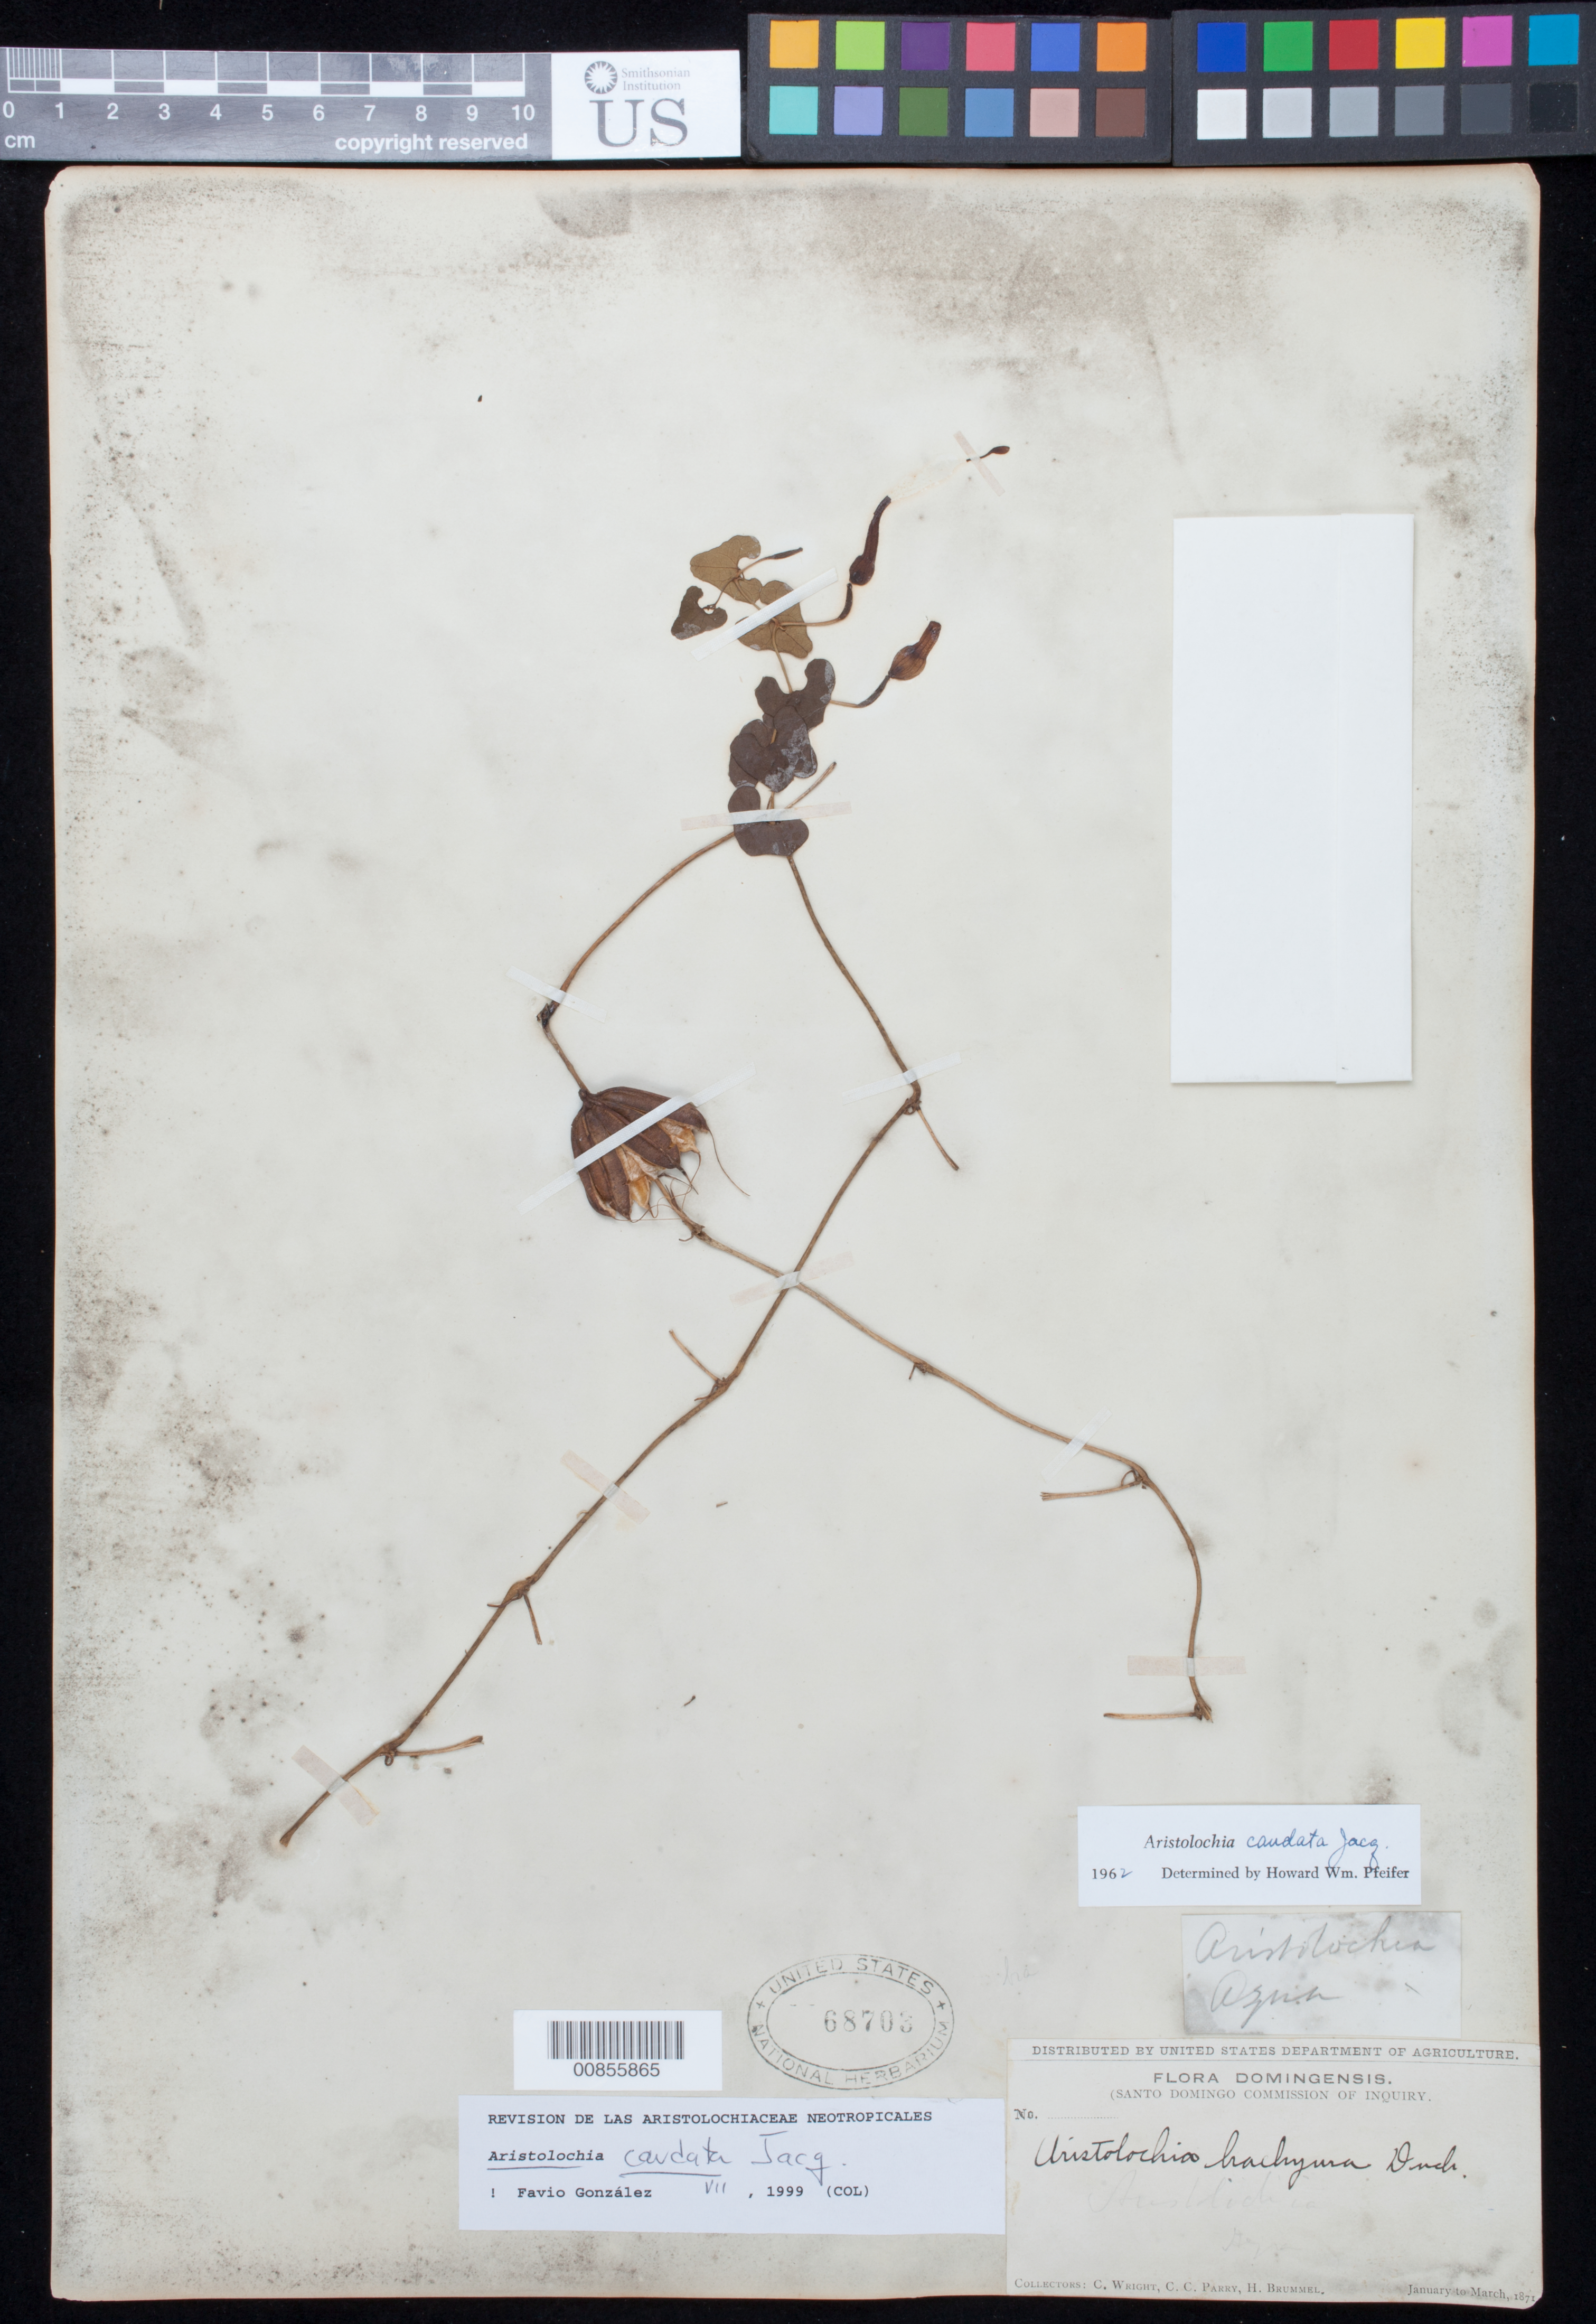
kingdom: Plantae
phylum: Tracheophyta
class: Magnoliopsida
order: Piperales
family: Aristolochiaceae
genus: Aristolochia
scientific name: Aristolochia caudata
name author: Jacq.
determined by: González, F., (COL), Universidad Nacional de Colombia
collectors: C. Wright, C. C. Parry & H. Brummel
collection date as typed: Jan 1871 to -- Mar 1871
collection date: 1871-01/1871-03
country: Dominican Republic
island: Hispaniola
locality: Dominican Republic.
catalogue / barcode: US 68703